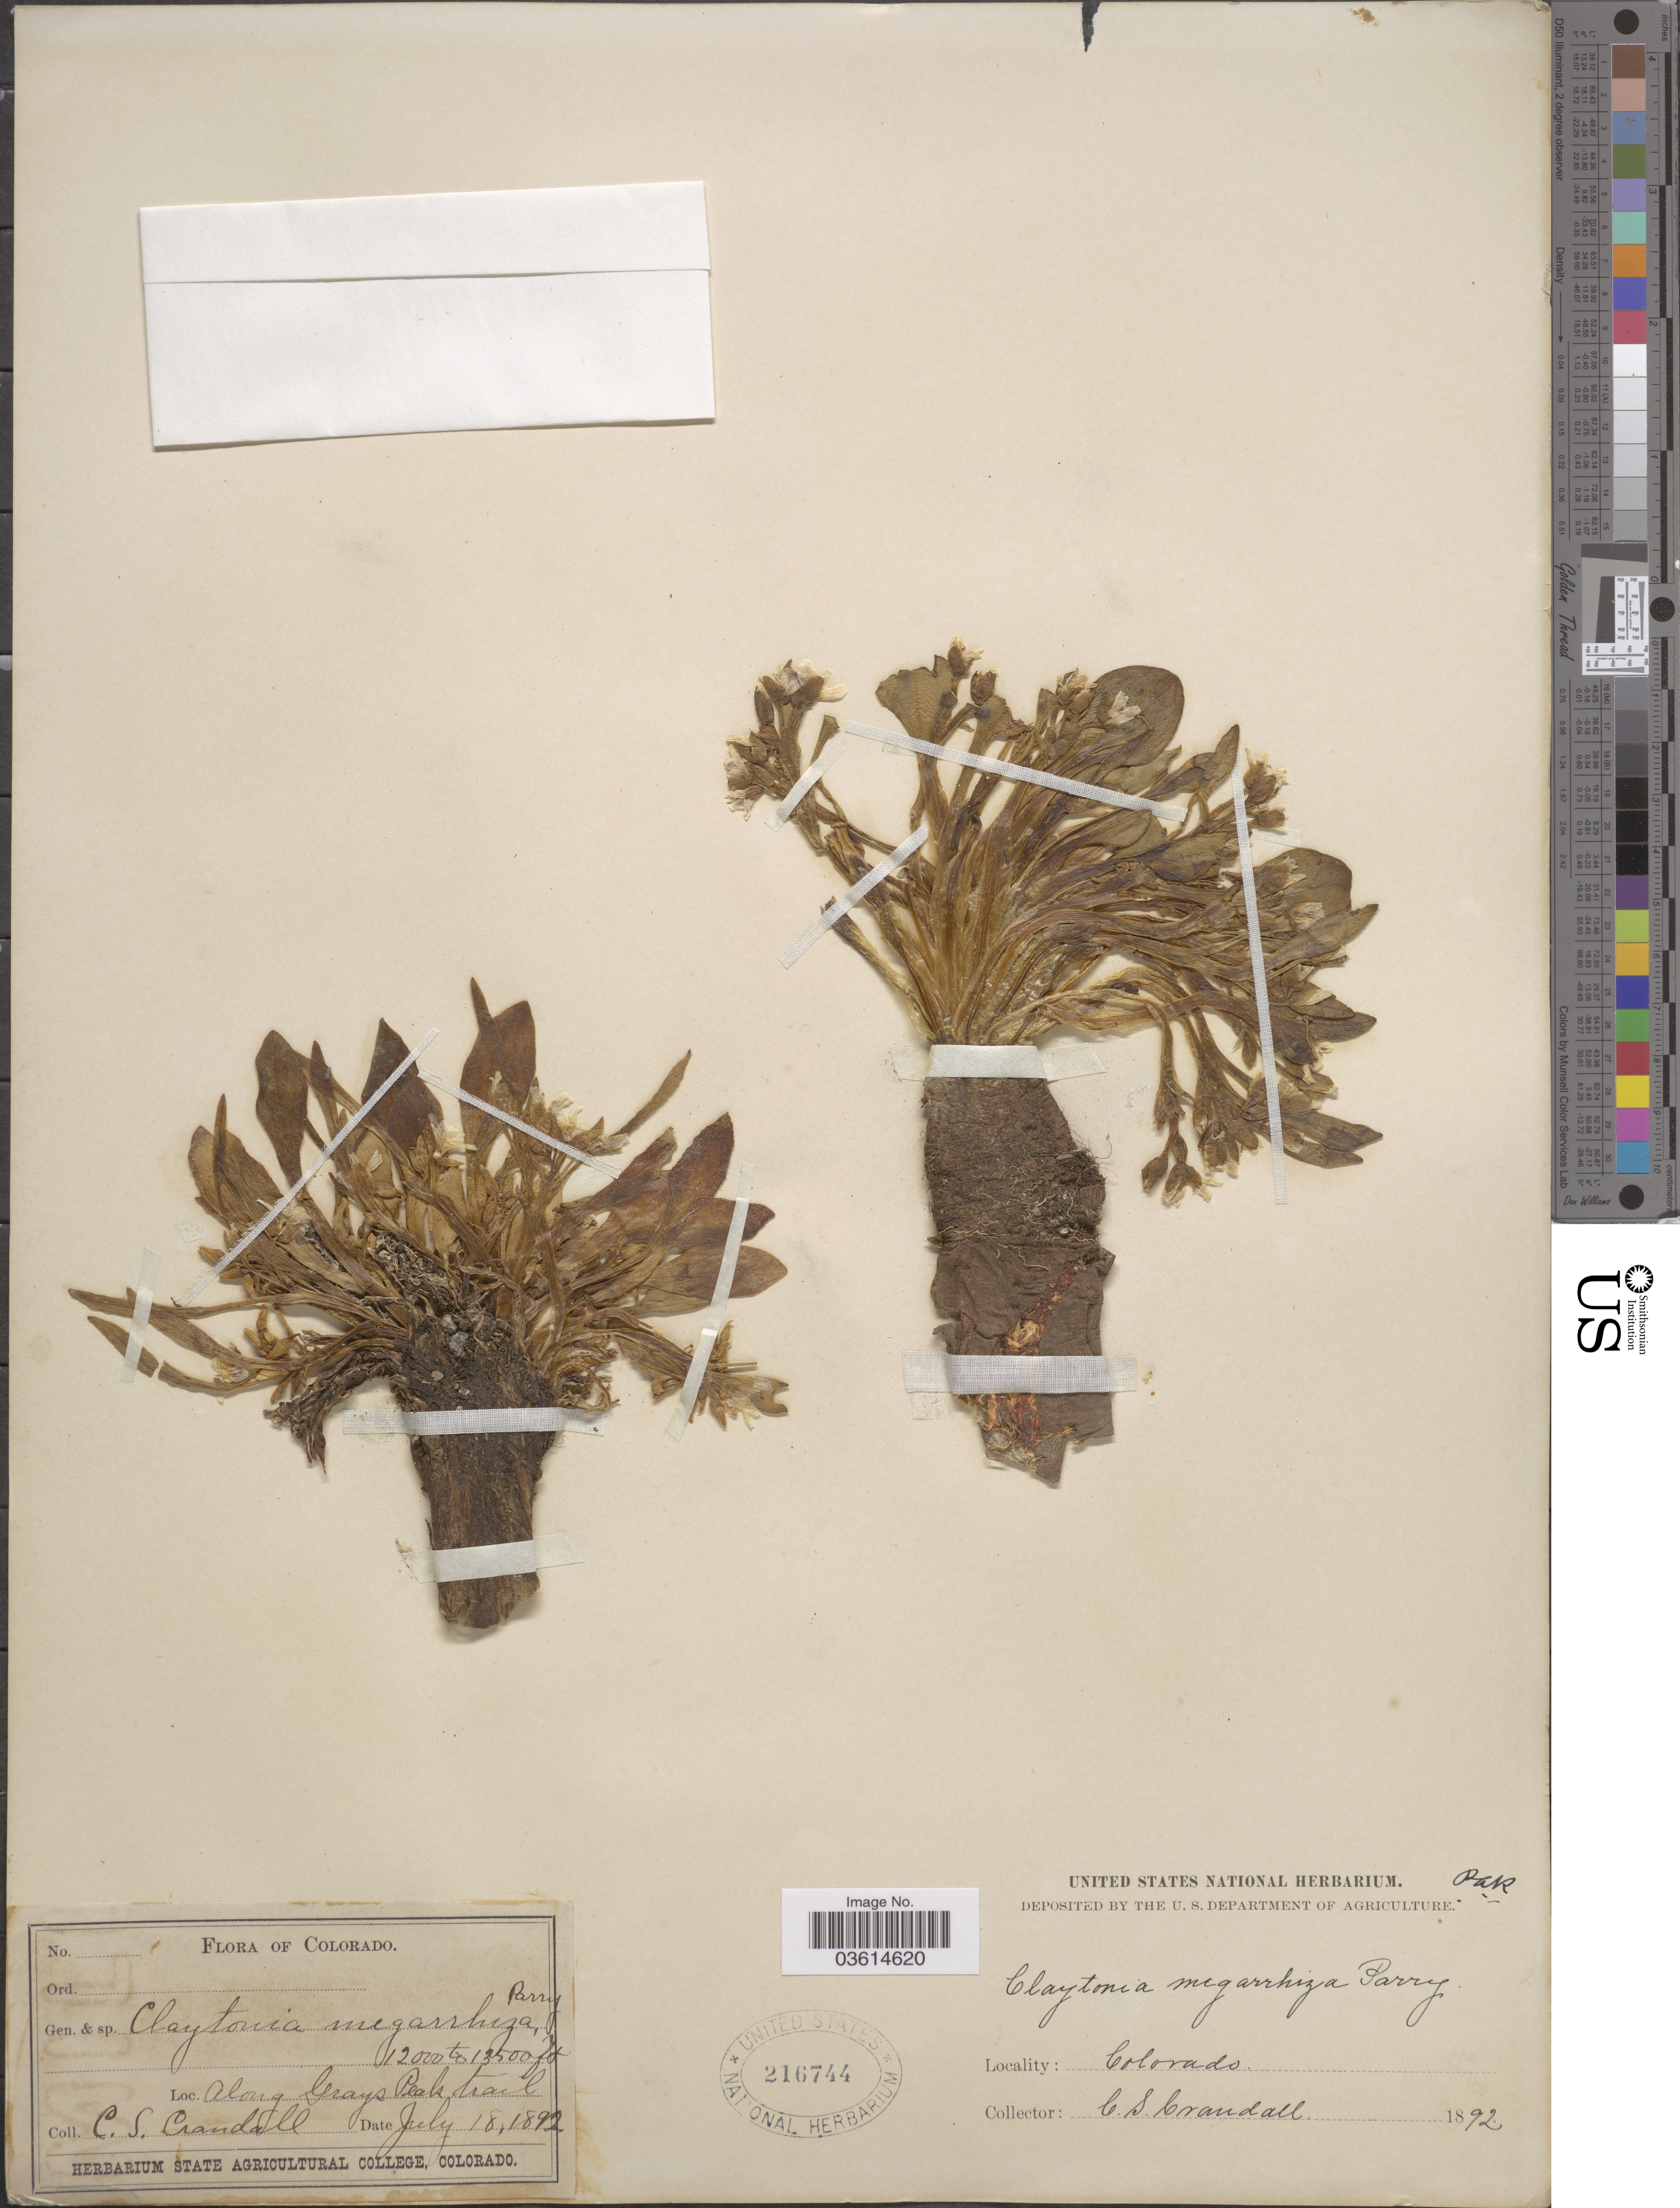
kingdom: Plantae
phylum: Tracheophyta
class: Magnoliopsida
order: Caryophyllales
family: Montiaceae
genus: Claytonia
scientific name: Claytonia megarhiza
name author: (A. Gray) Parry ex S. Watson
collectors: C. Crandall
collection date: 1892-07-18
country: United States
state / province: Colorado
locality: Along Grays Peak trail.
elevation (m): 3658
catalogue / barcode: US 216744